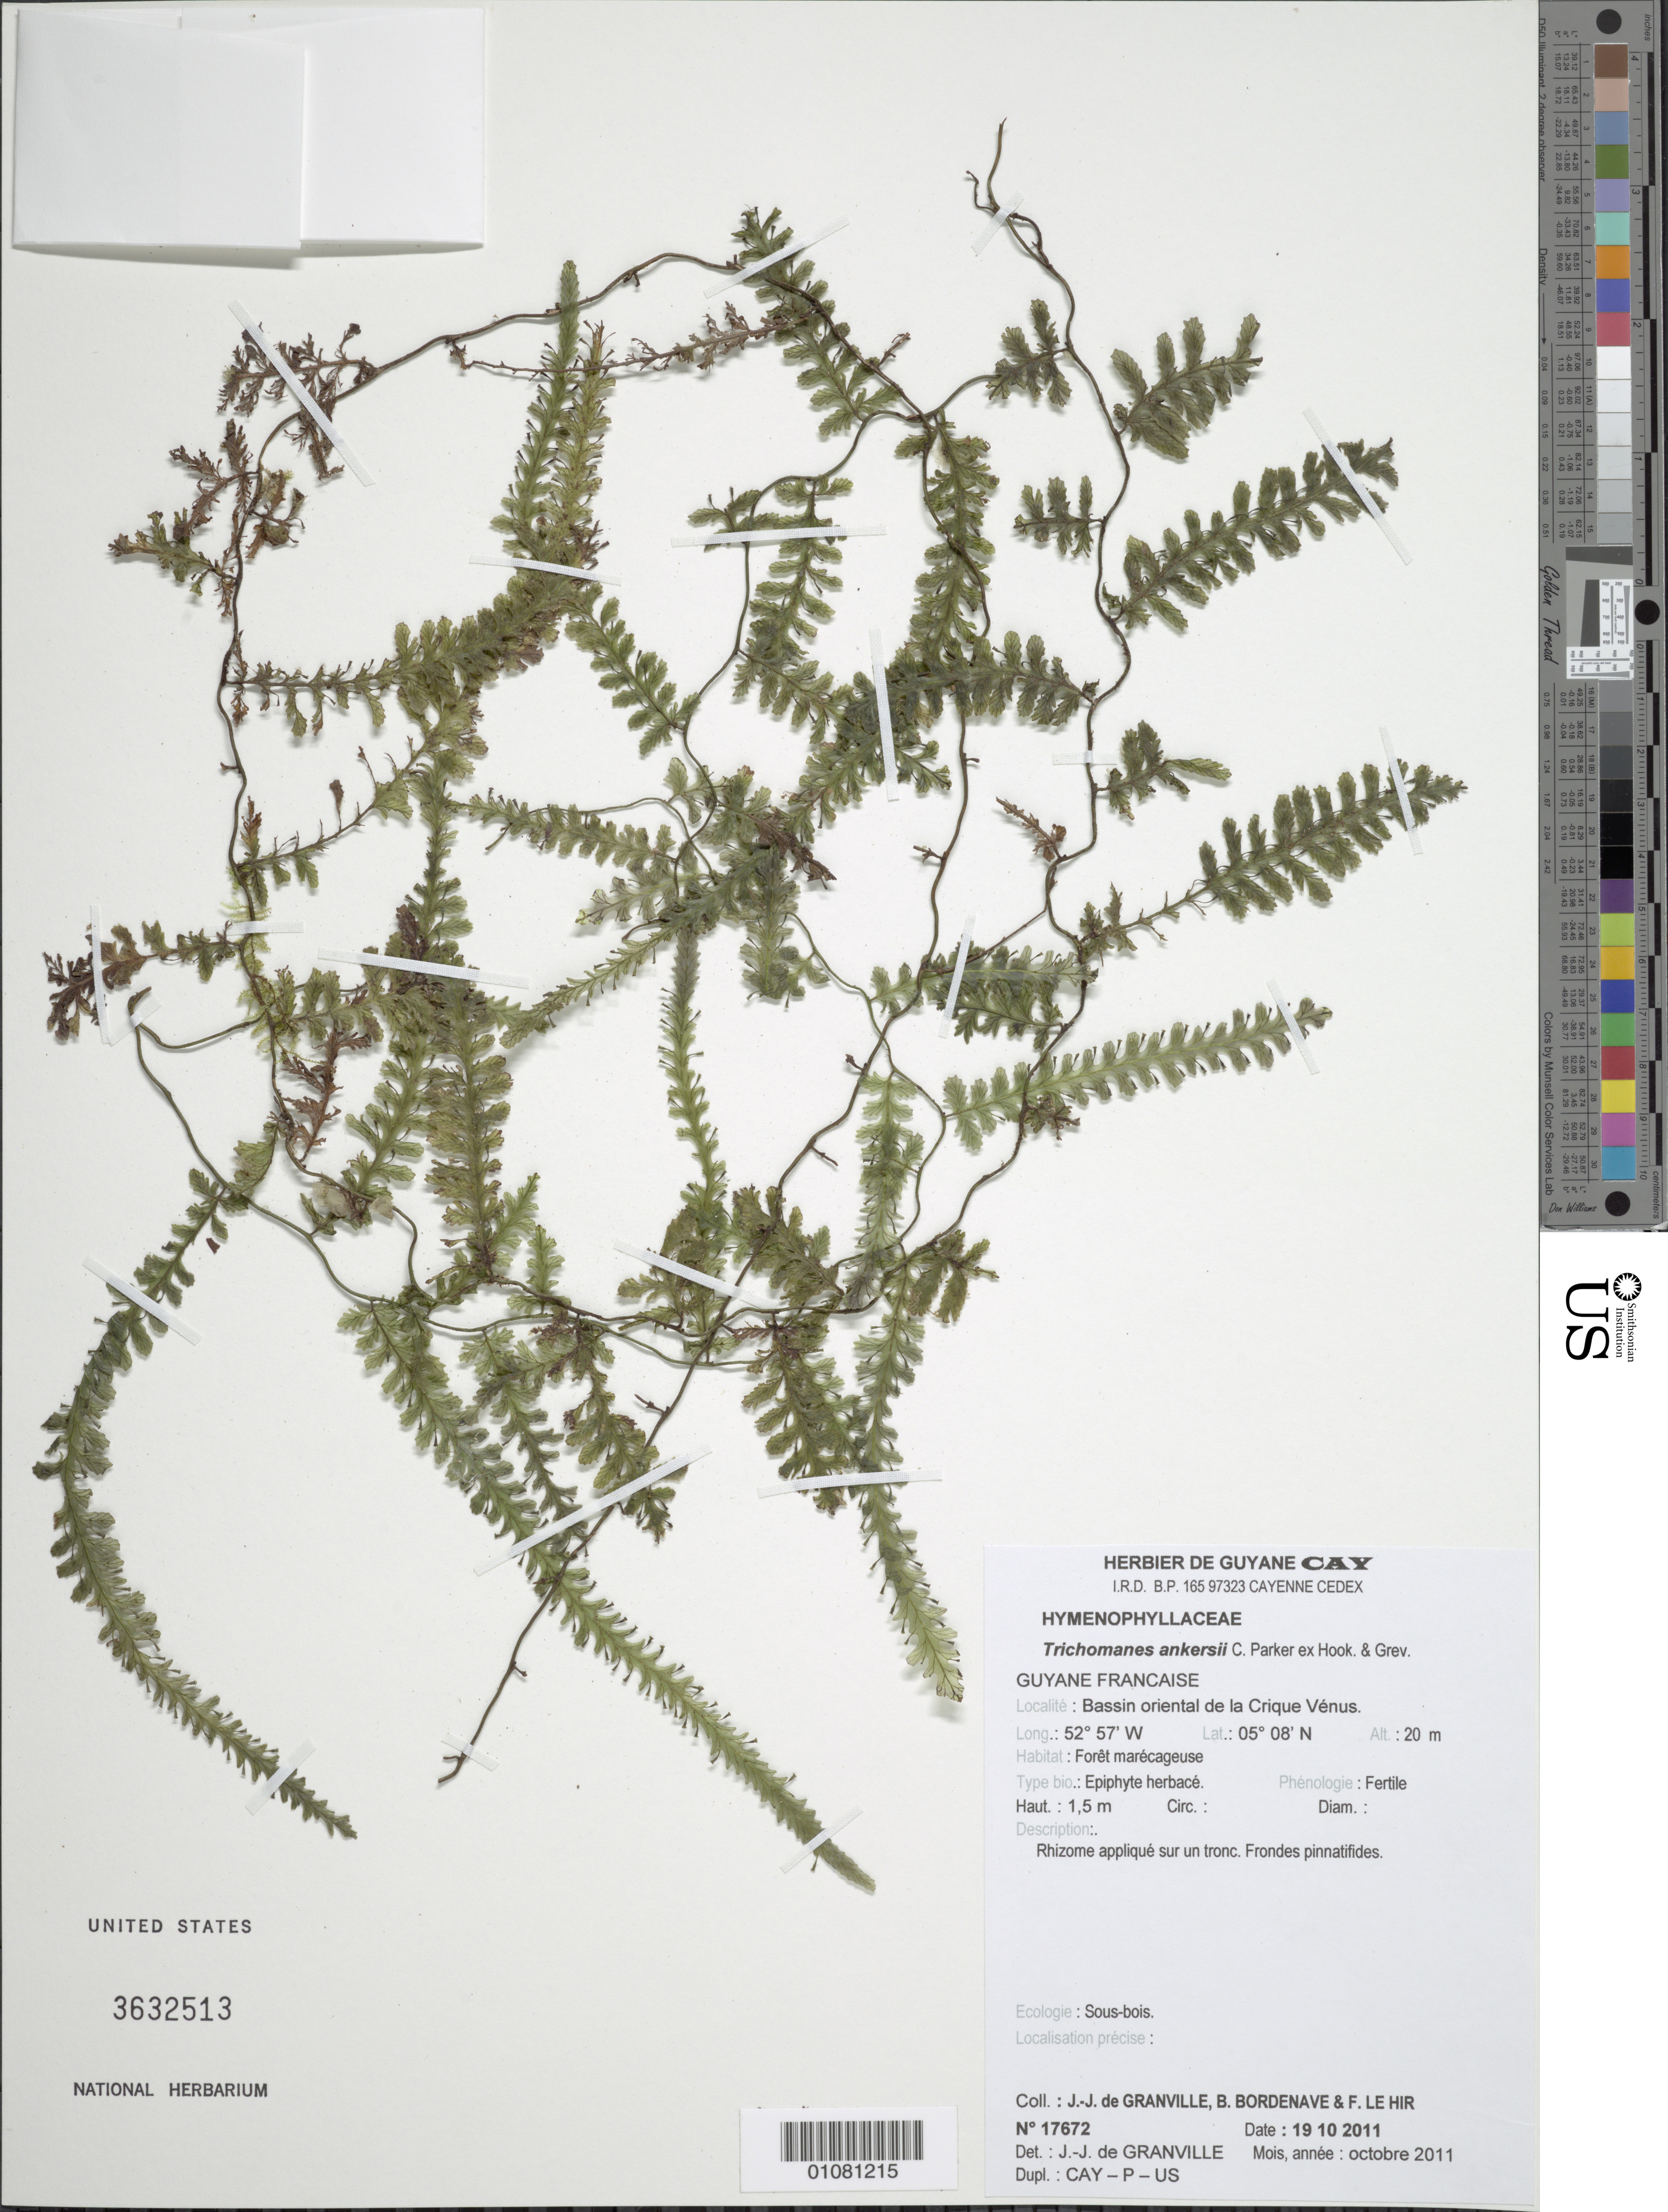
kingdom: Plantae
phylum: Tracheophyta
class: Polypodiopsida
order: Hymenophyllales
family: Hymenophyllaceae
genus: Trichomanes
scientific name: Trichomanes ankersii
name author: C. Parker ex Hook. & Grev.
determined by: Granville, J. J. de, (CAY), Institut de Recherche pour le Developpement (IRD) (FRENCH GUIANA)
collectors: J.-J. de Granville, B. Bordenave & F. Le Hir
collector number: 17672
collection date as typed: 19-Oct-11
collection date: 1911-10-19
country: French Guiana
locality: Bassin oriental de la Crique Vénus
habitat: Foret marecageuse. Sous-bois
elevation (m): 20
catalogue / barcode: US 3632513